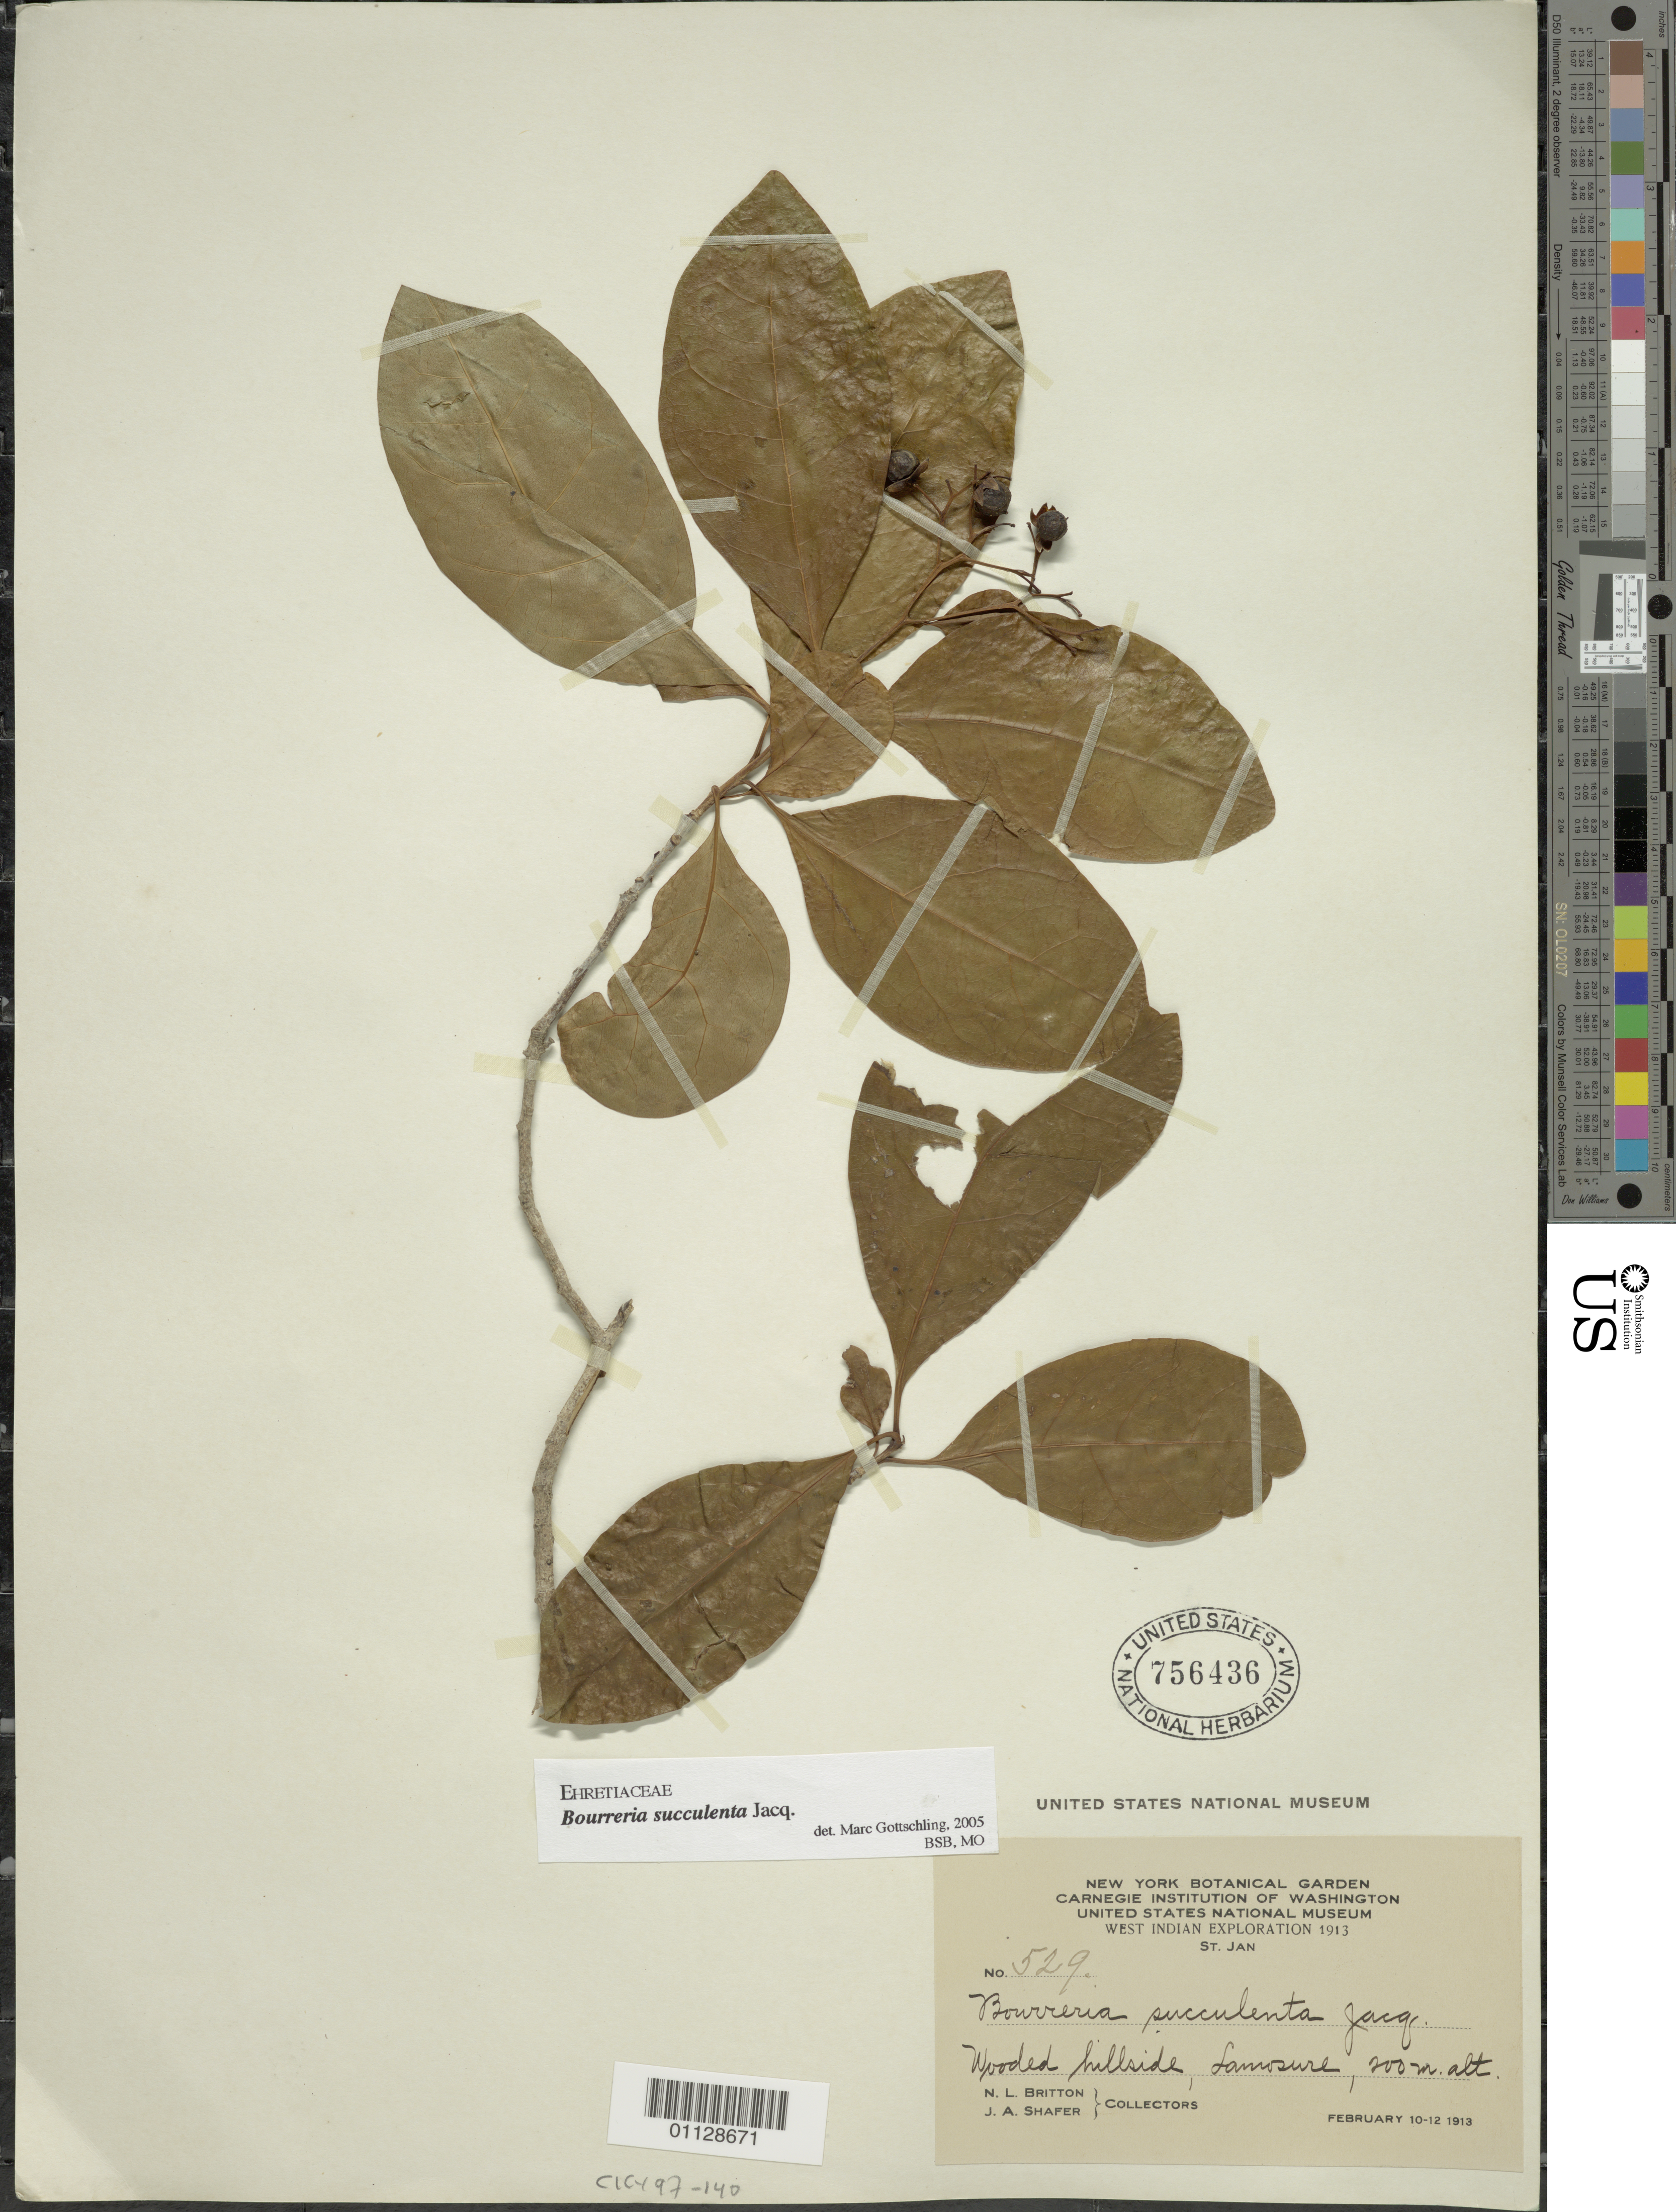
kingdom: Plantae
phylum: Tracheophyta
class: Magnoliopsida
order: Boraginales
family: Ehretiaceae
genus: Bourreria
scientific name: Bourreria succulenta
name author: Jacq.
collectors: N. Britton & J. A. Shafer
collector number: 529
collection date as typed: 10 Feb 1913 to 12 Feb 1913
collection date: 1913-02-10/1913-02-12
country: U.S. Virgin Islands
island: St. John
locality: Wooded hillside, Lamosure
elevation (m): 200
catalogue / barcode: US 756436